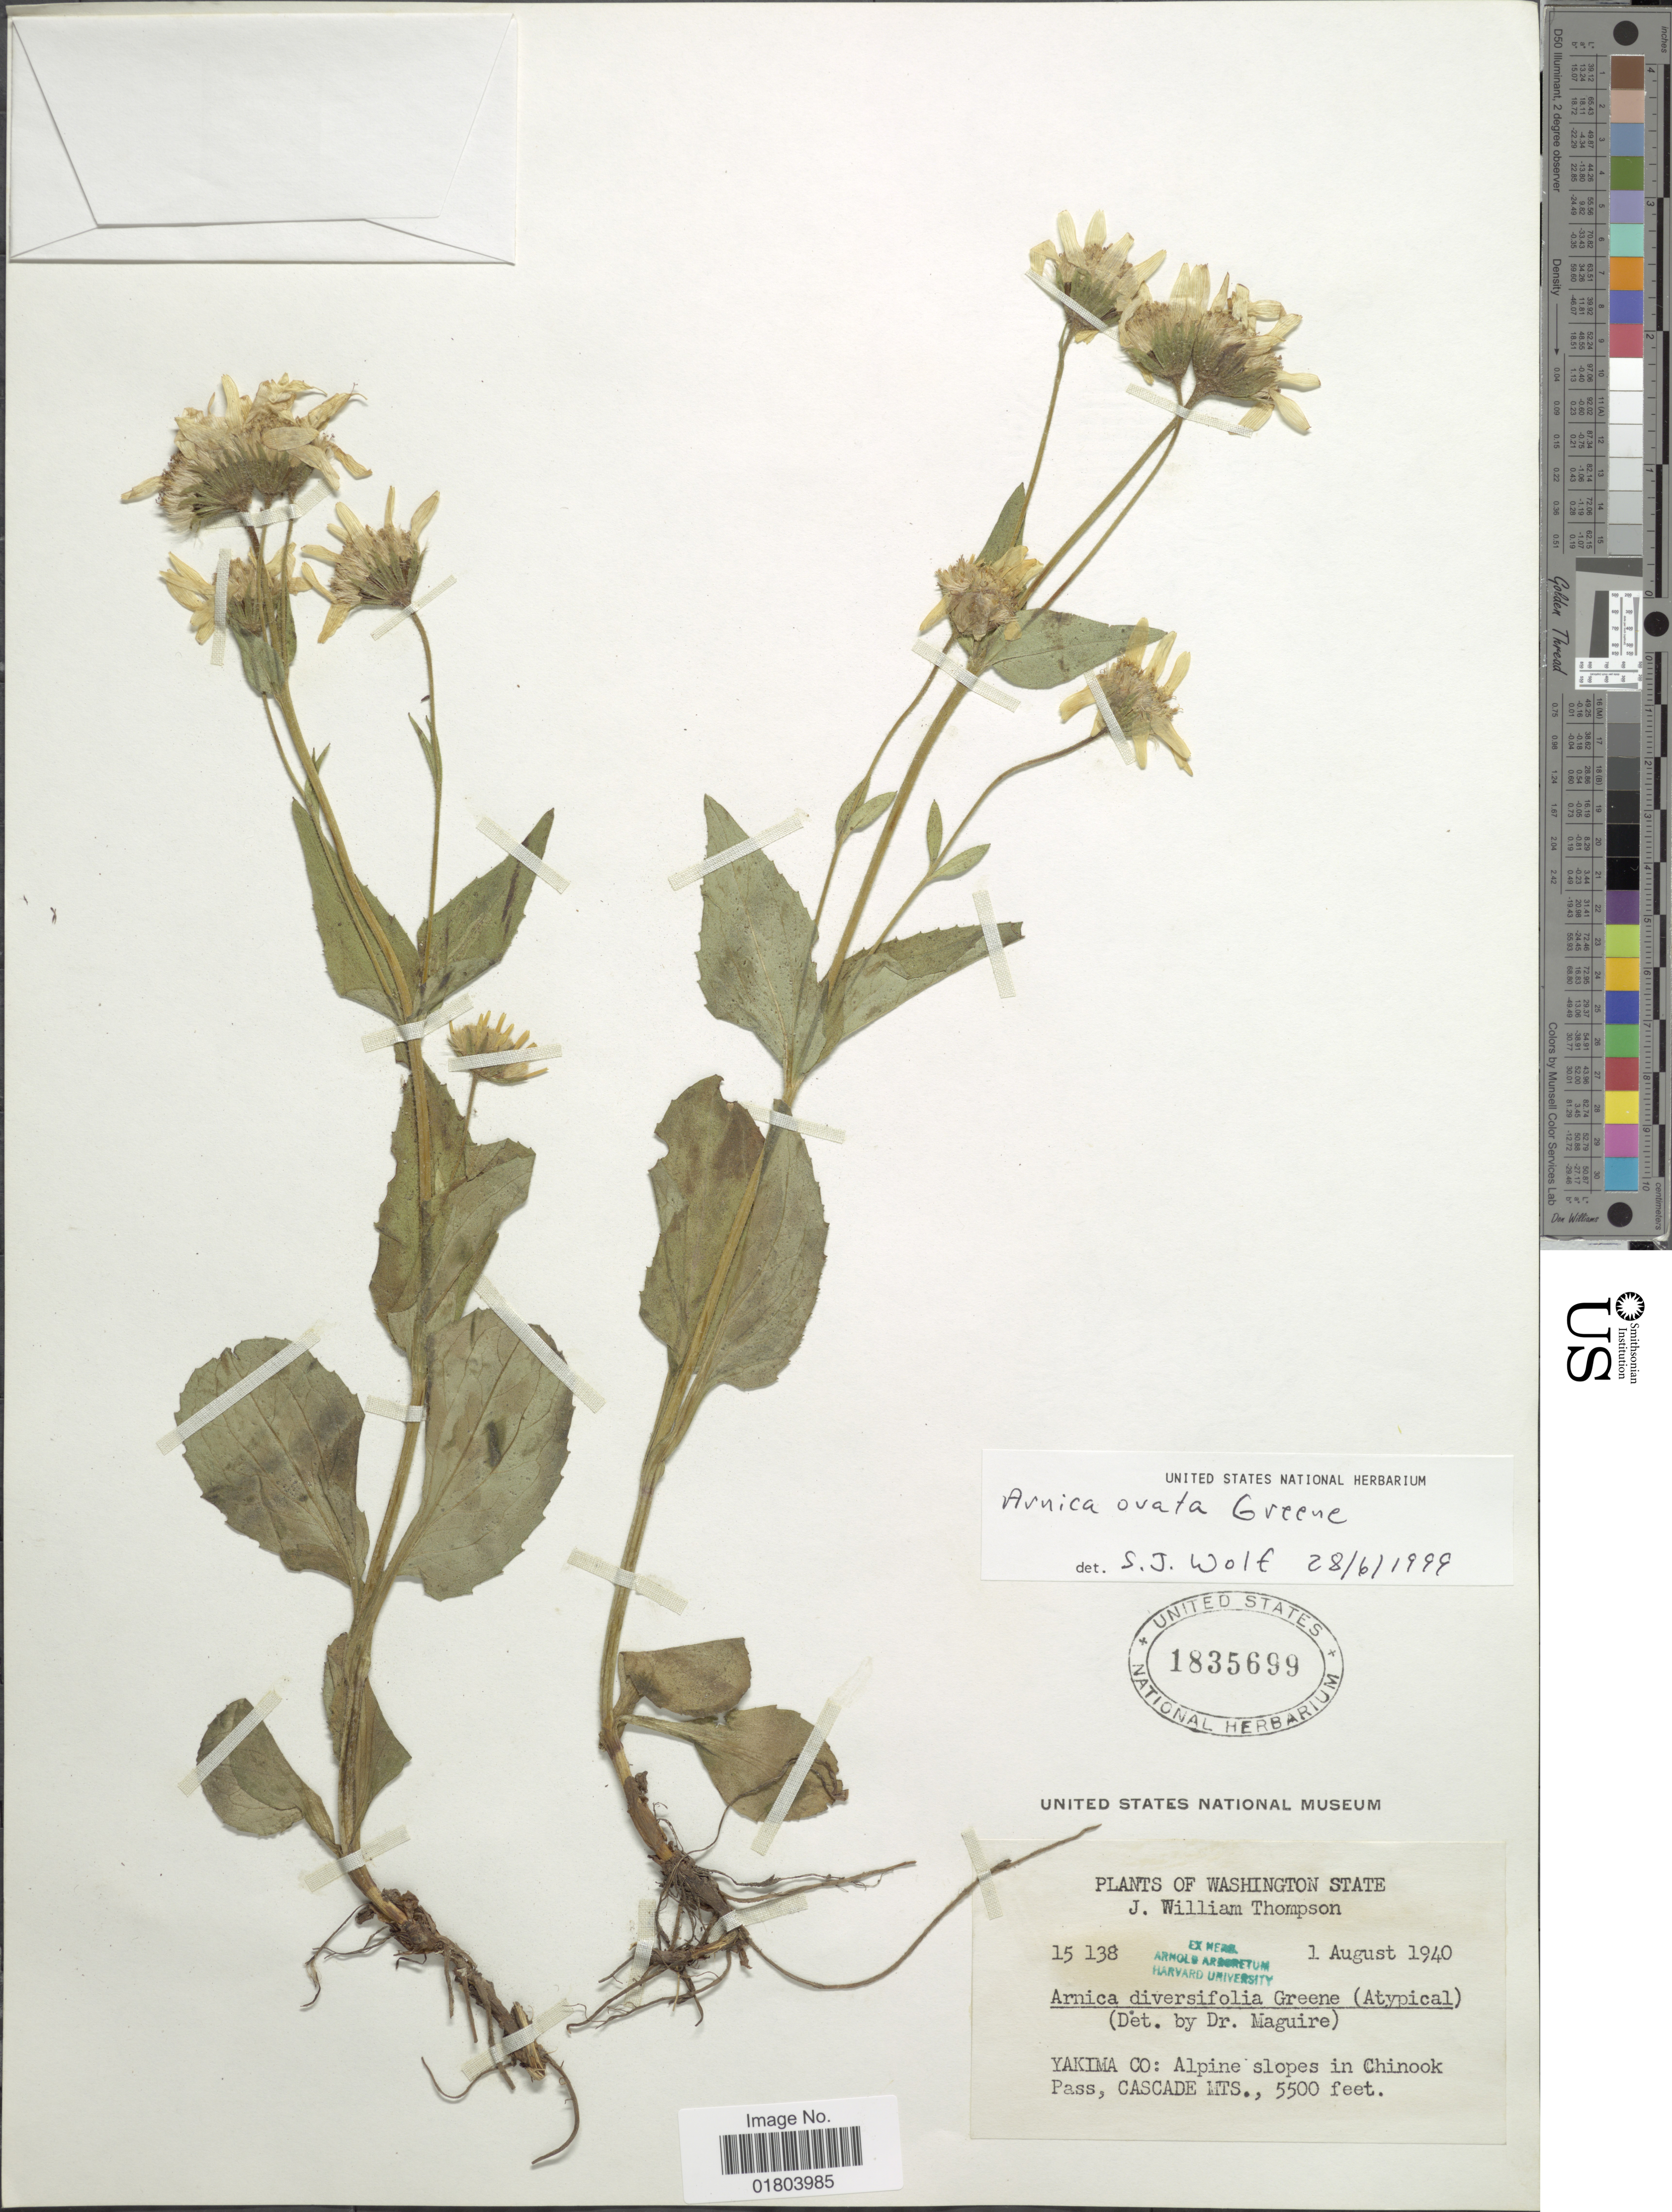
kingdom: Plantae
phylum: Tracheophyta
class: Magnoliopsida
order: Asterales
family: Asteraceae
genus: Arnica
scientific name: Arnica ovata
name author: Greene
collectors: J. W. Thompson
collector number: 15138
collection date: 1940-08-01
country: United States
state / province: Washington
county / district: Yakima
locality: Yakima Co: Alpine slopes in Chinook Pass, Cascade Mts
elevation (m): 1676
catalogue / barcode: US 1835699